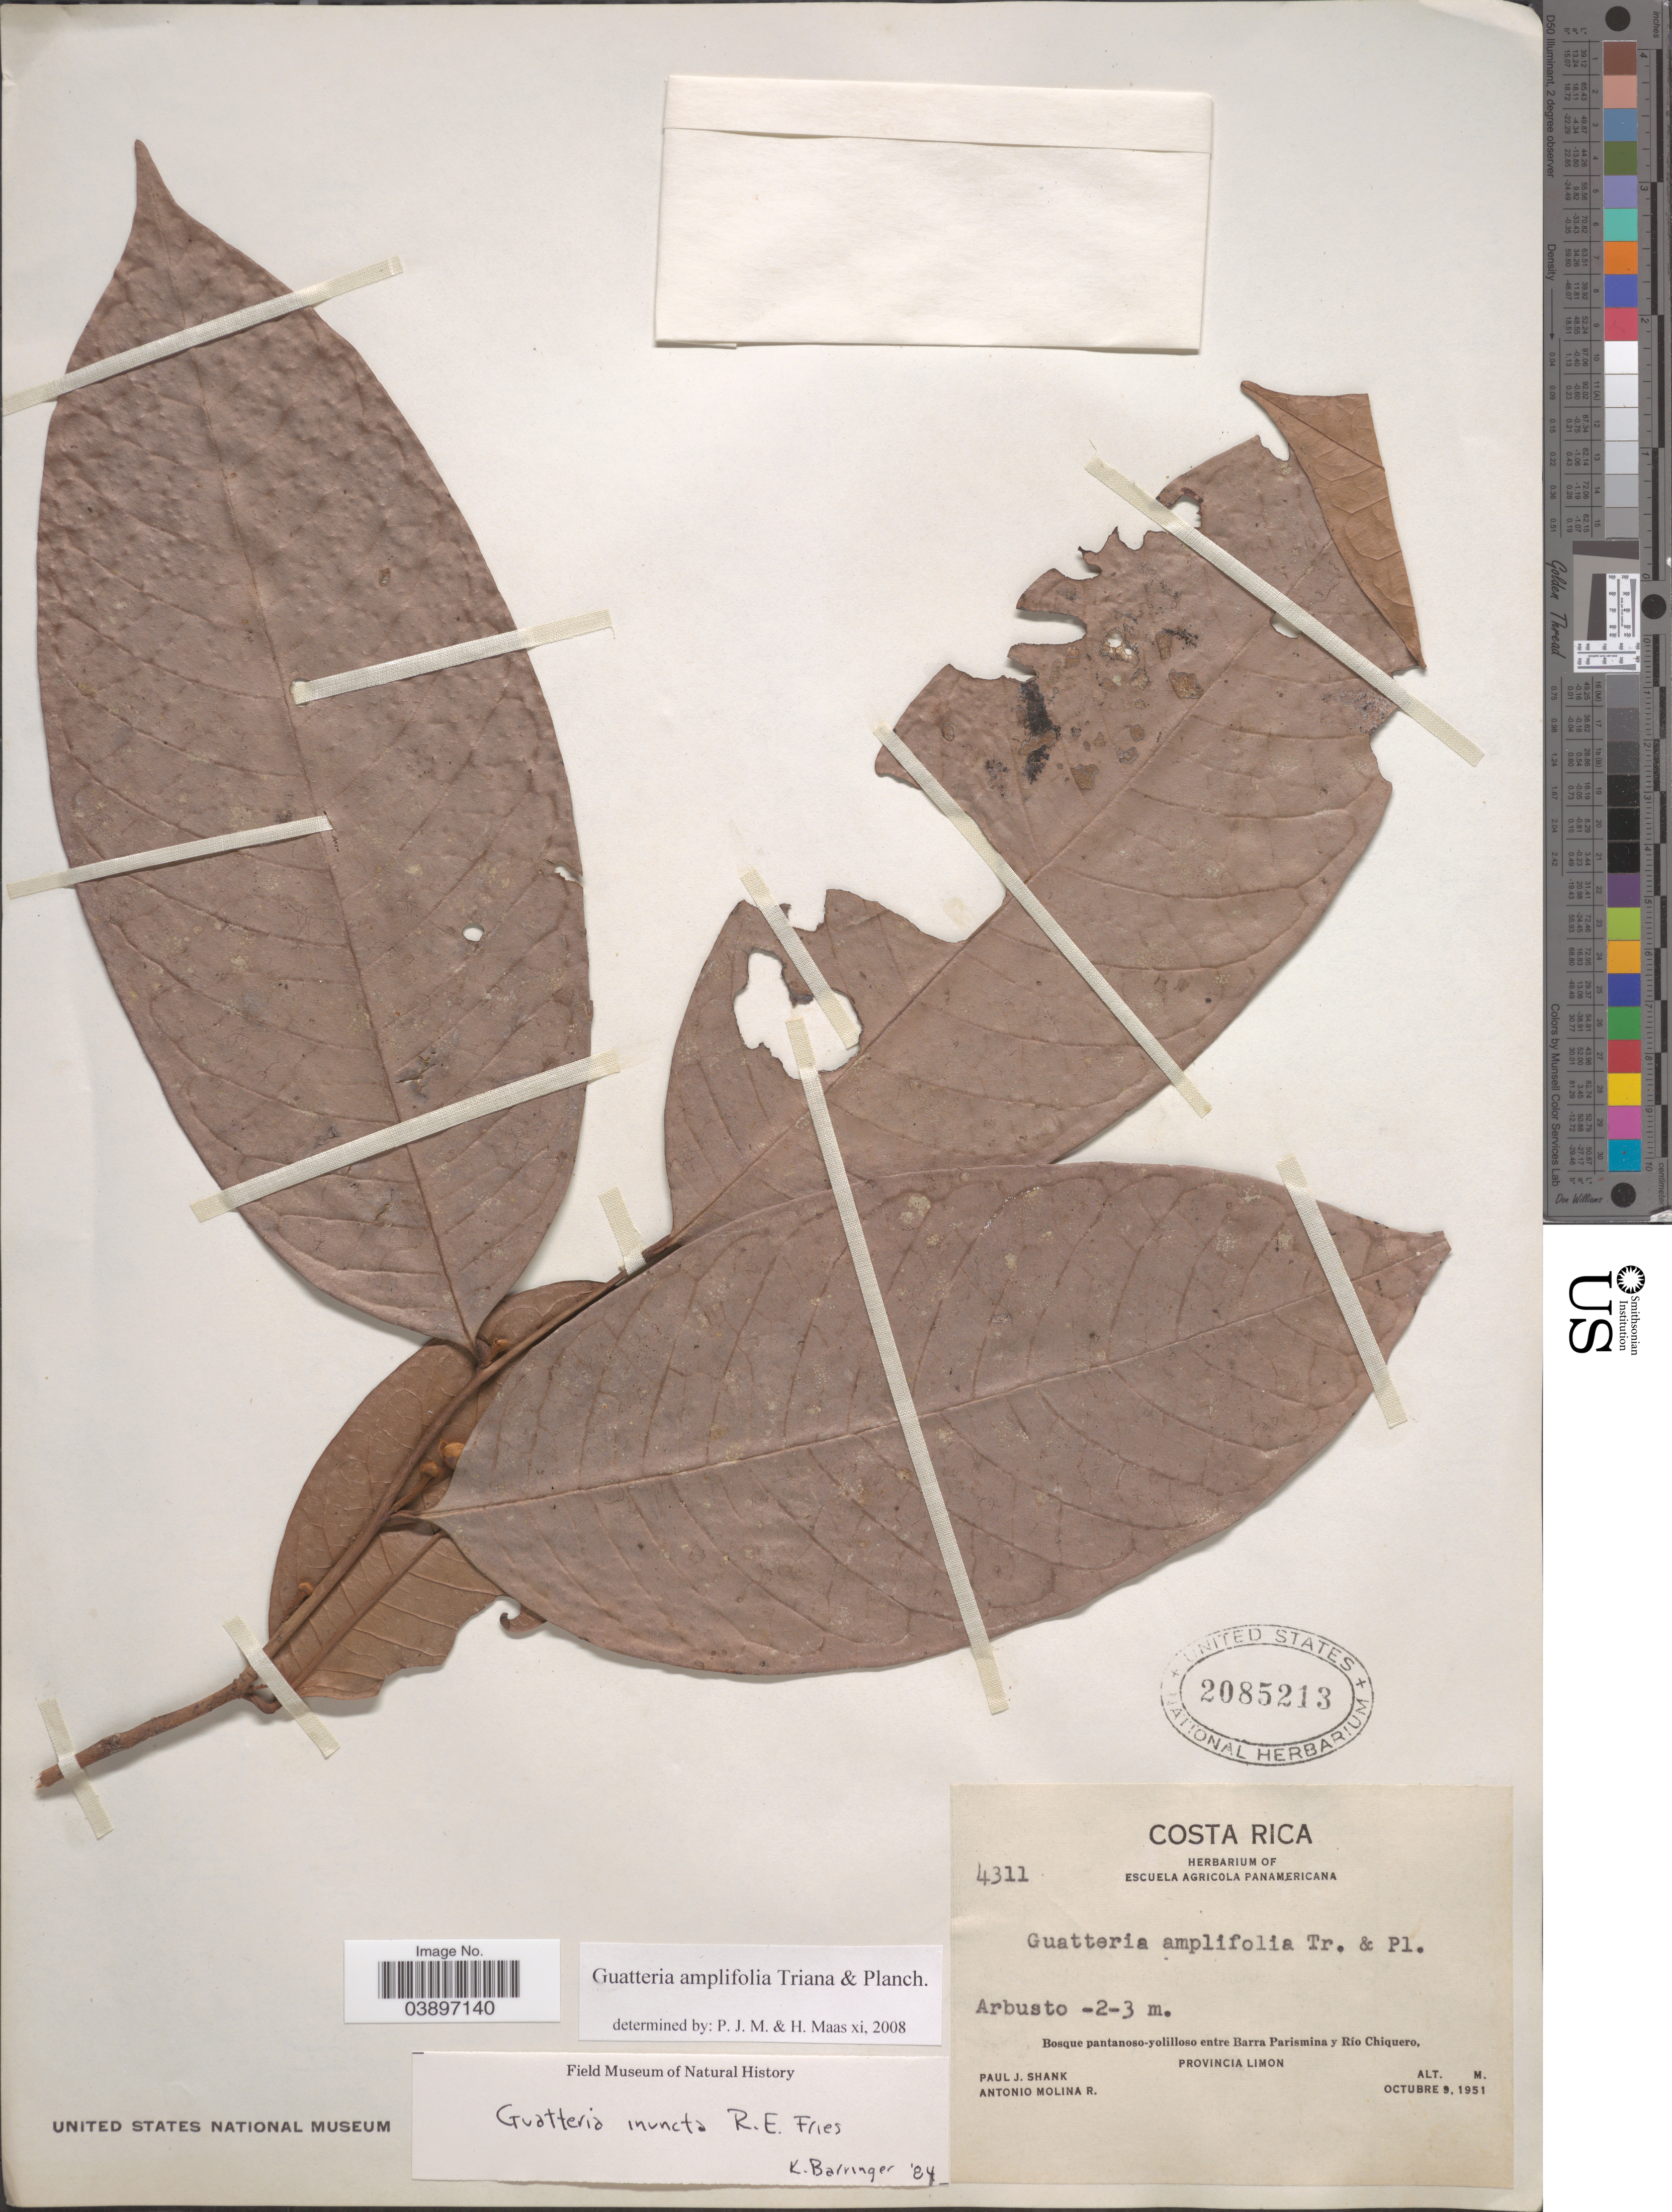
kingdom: Plantae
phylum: Tracheophyta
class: Magnoliopsida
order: Magnoliales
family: Annonaceae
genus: Guatteria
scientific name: Guatteria amplifolia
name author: Triana & Planch.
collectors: P. J. Shank & A. Molina R.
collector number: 4311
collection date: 1951-10-09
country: Costa Rica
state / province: Limón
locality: Entre Barra Parismina y Río Chiquero.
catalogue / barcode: US 2085213